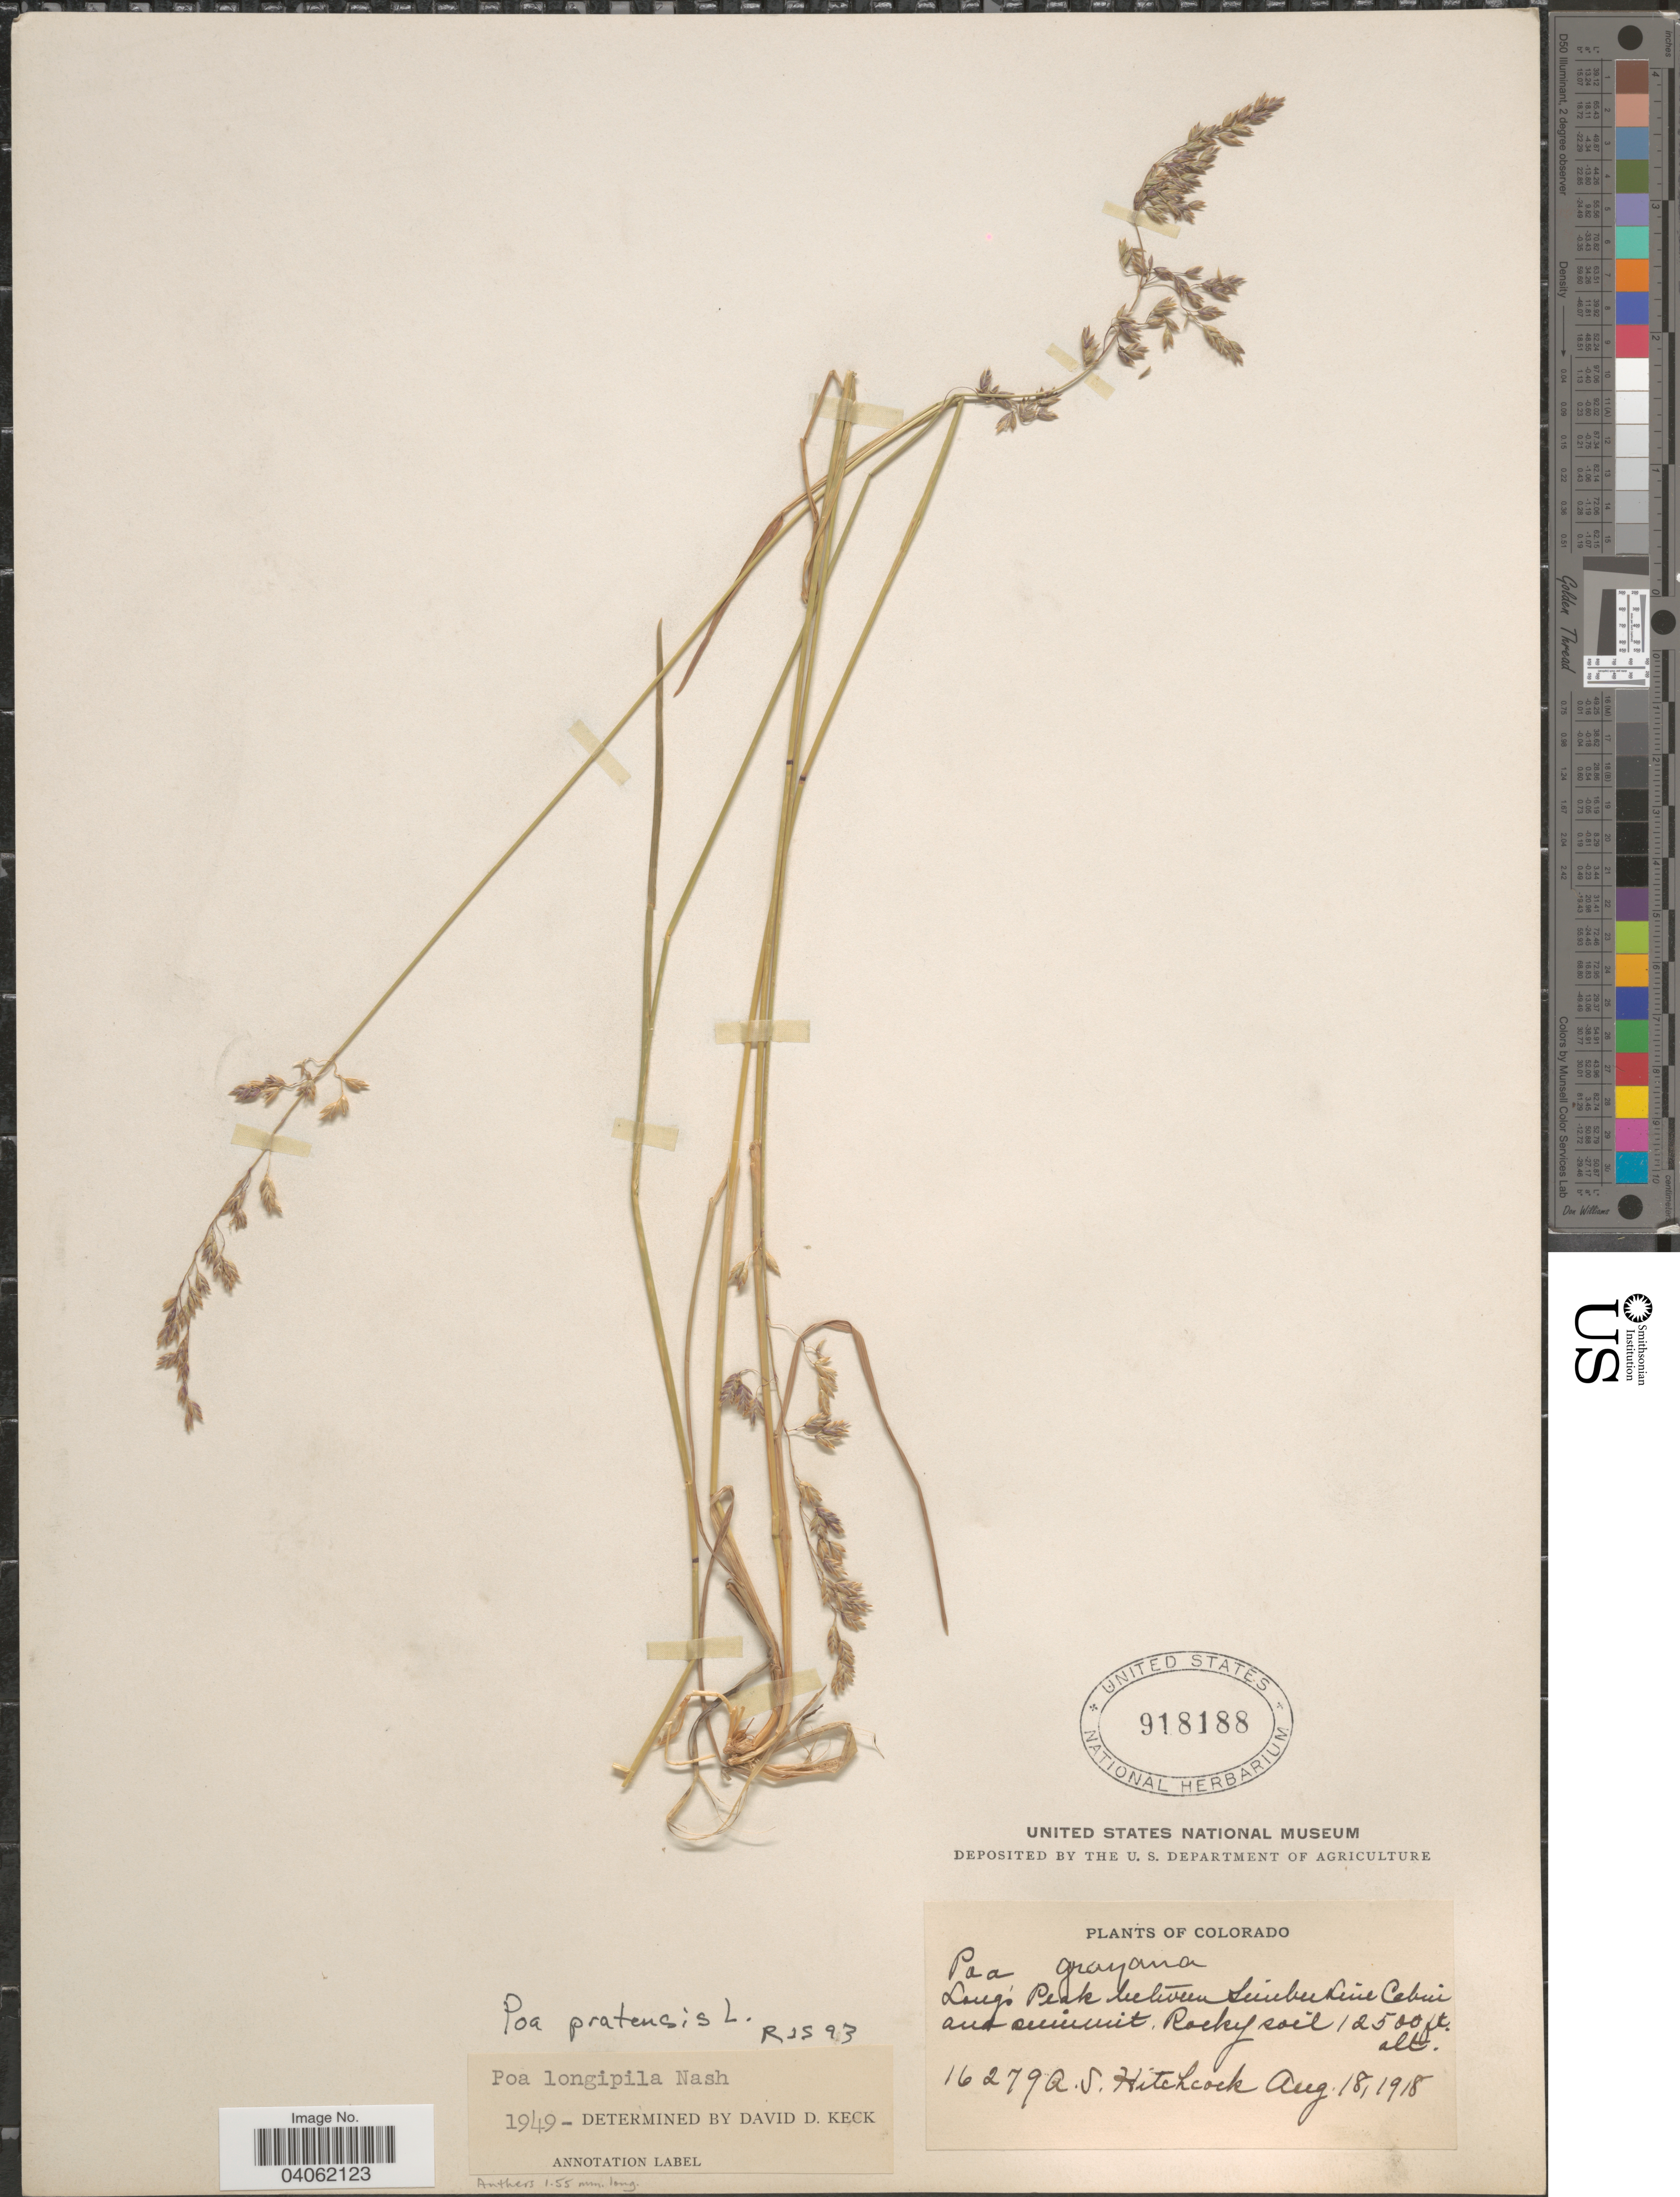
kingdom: Plantae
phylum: Tracheophyta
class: Liliopsida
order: Poales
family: Poaceae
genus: Poa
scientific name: Poa pratensis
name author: L.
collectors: A. S. Hitchcock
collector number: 16279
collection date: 1918-08-18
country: United States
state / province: Colorado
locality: Longs Peak between TimberLine Cabin and summit.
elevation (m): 762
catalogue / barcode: US 918188